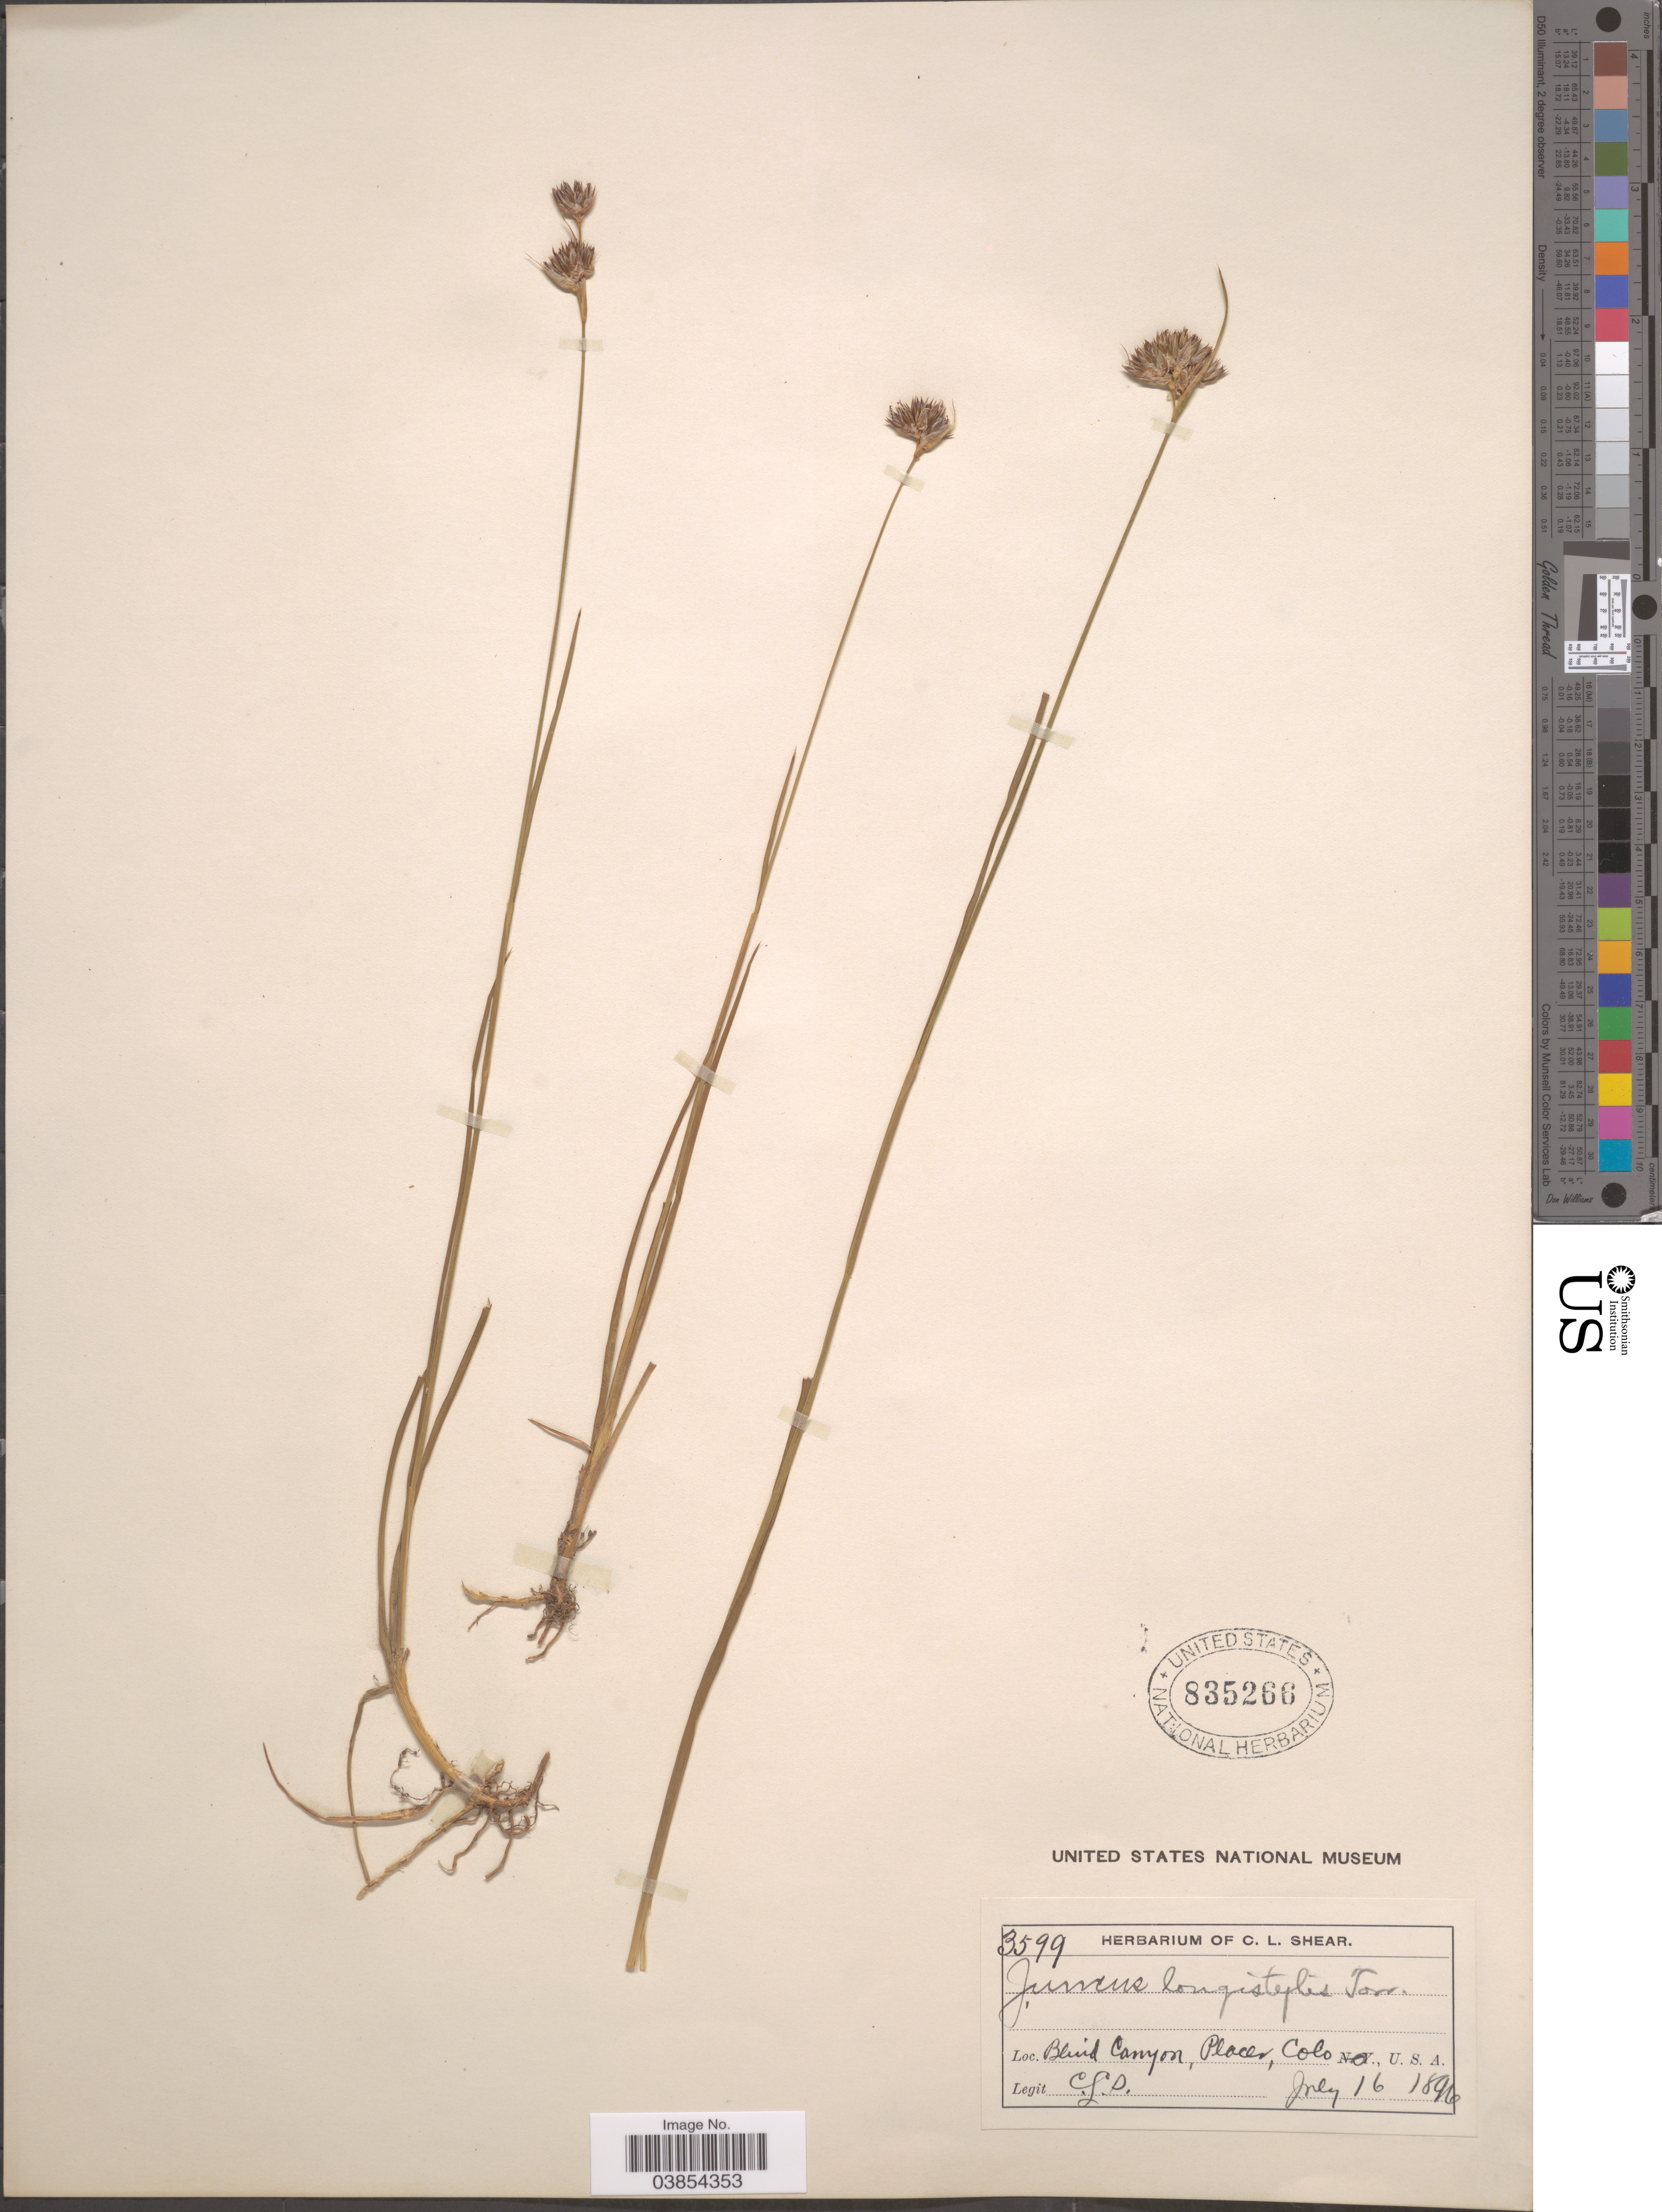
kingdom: Plantae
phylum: Tracheophyta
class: Liliopsida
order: Poales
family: Juncaceae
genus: Juncus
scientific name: Juncus longistylis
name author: Torr.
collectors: C. L. Shear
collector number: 3599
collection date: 1896-07-16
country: United States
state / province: Colorado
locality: Blind Canyon, Placer.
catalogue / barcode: US 835266